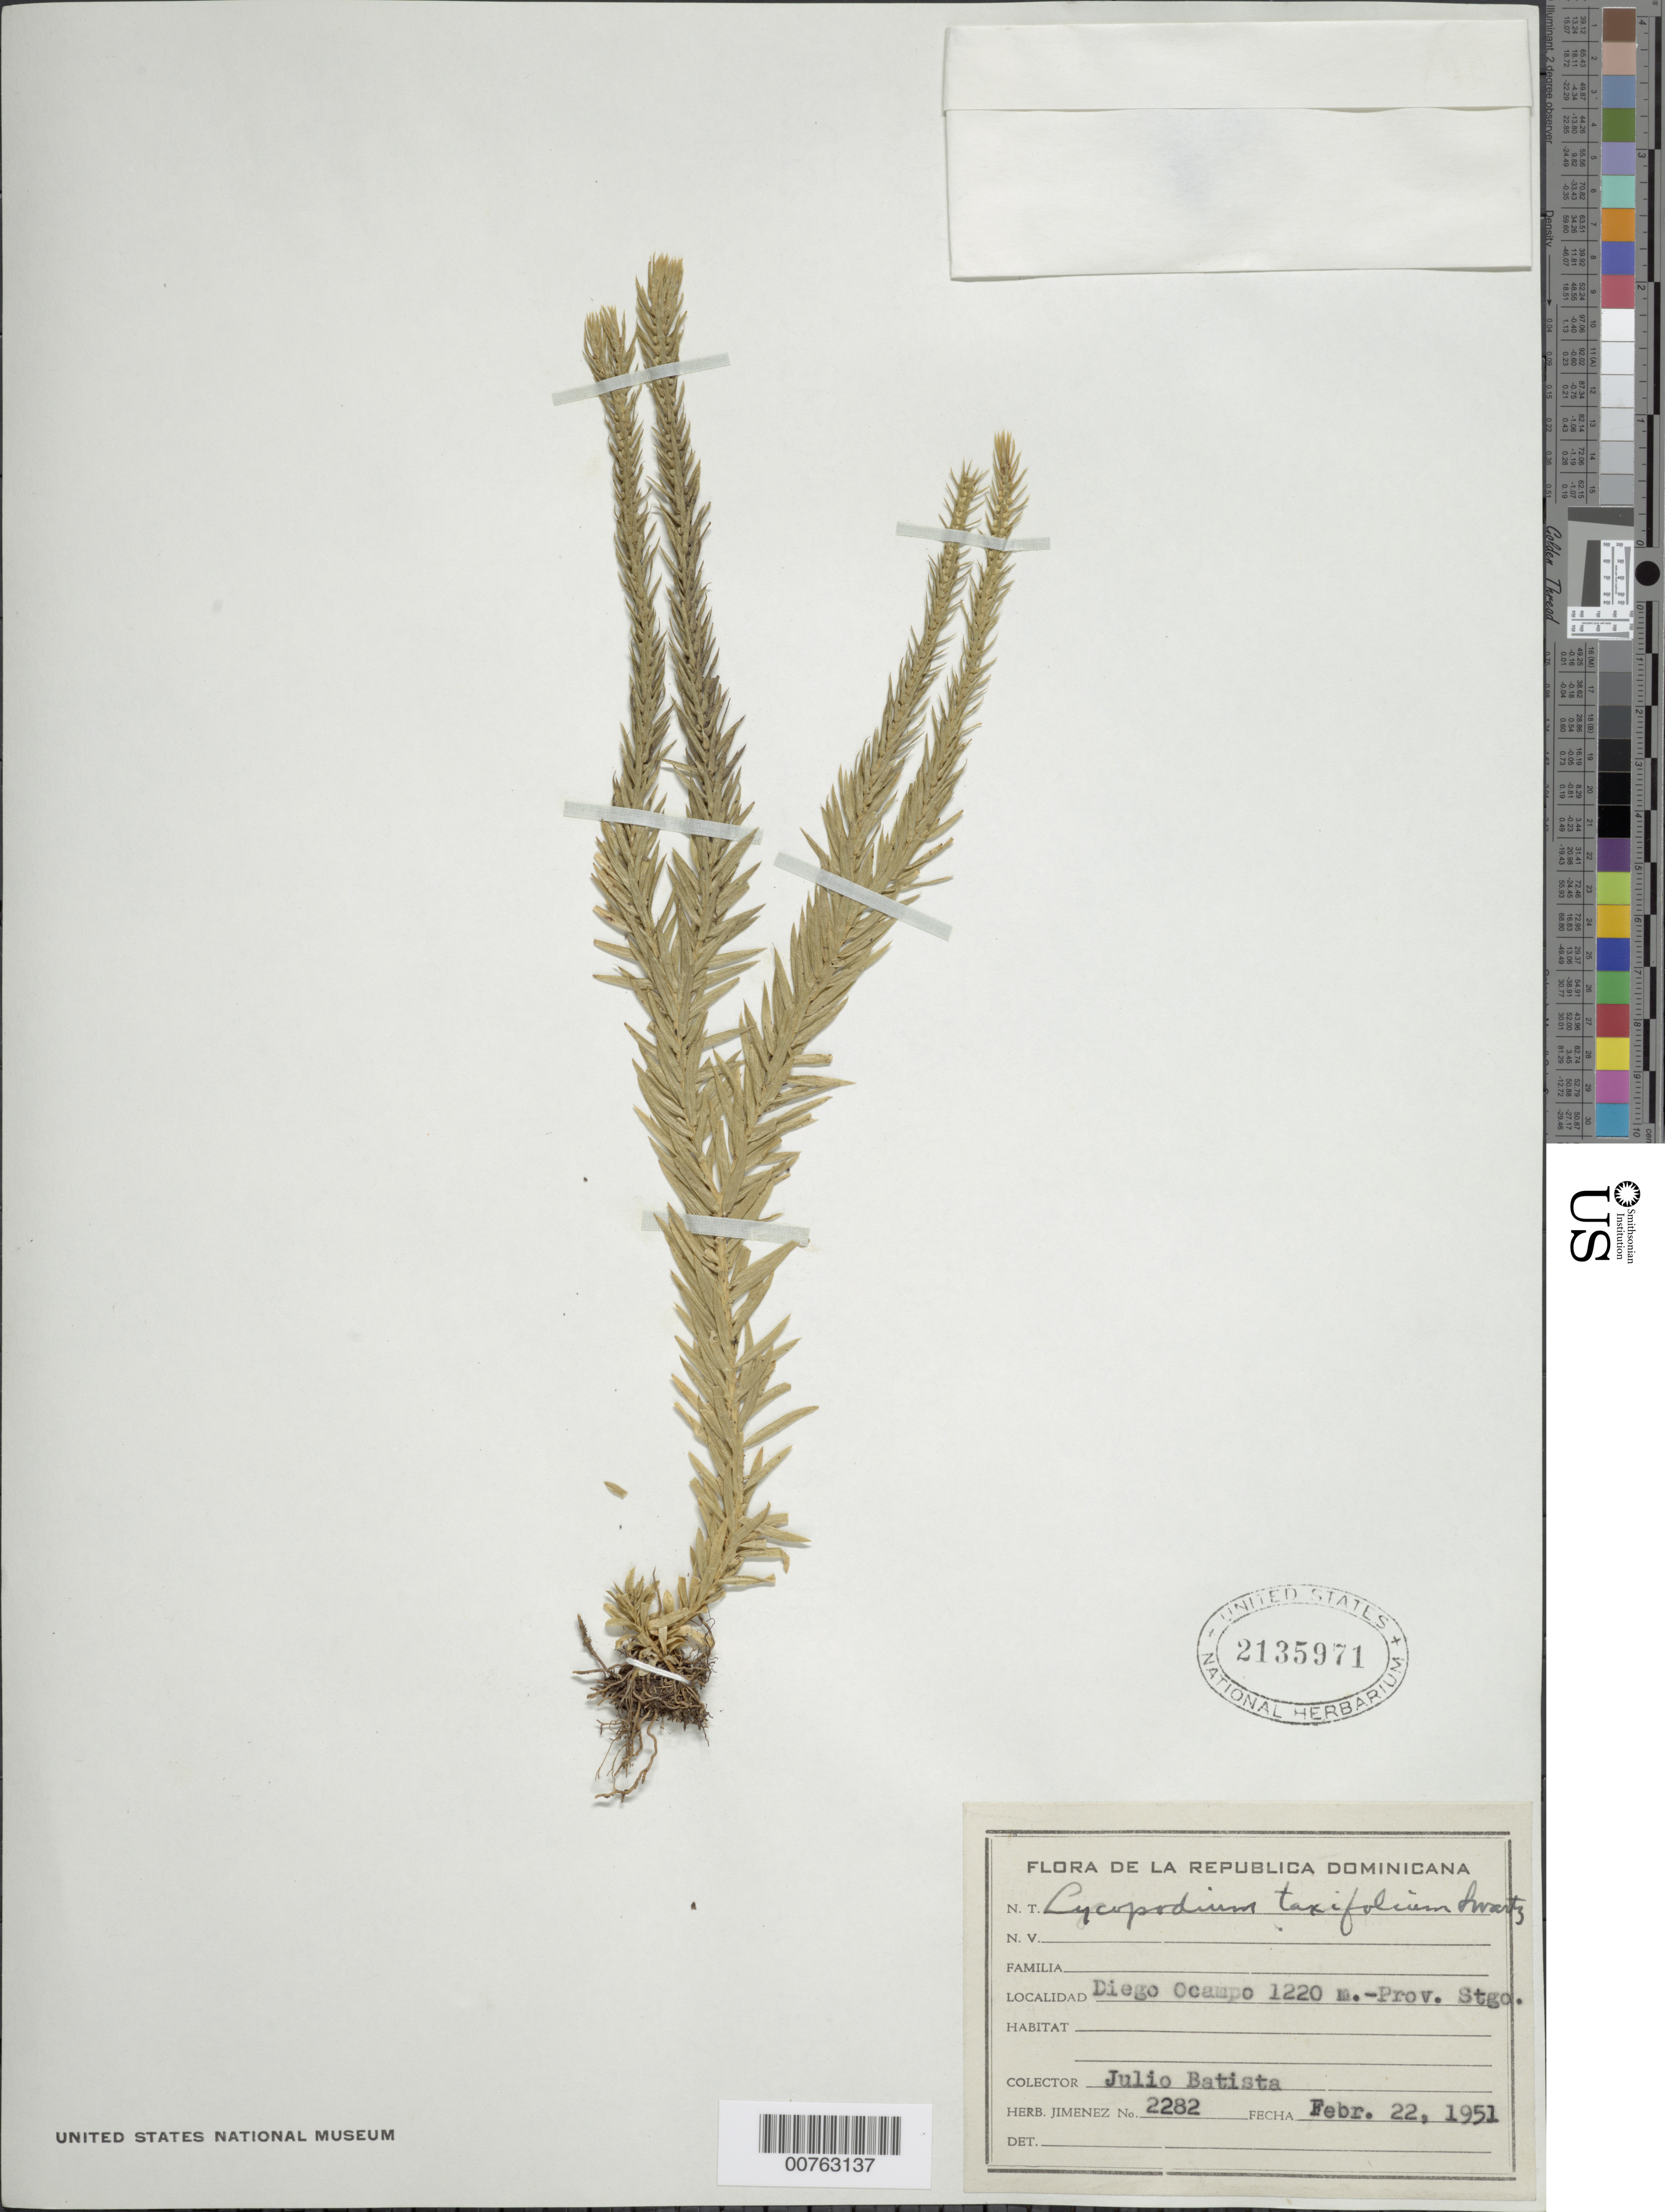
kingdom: Plantae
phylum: Tracheophyta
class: Lycopodiopsida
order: Lycopodiales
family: Lycopodiaceae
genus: Phlegmariurus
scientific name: Phlegmariurus taxifolius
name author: (Sw.) Á. Löve & D. Löve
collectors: J. Batista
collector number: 2282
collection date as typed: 22 Feb 1951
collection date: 1951-02-22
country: Dominican Republic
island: Hispaniola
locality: Diego Ocampo. Provincia Santiago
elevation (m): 1220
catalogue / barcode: US 2135971